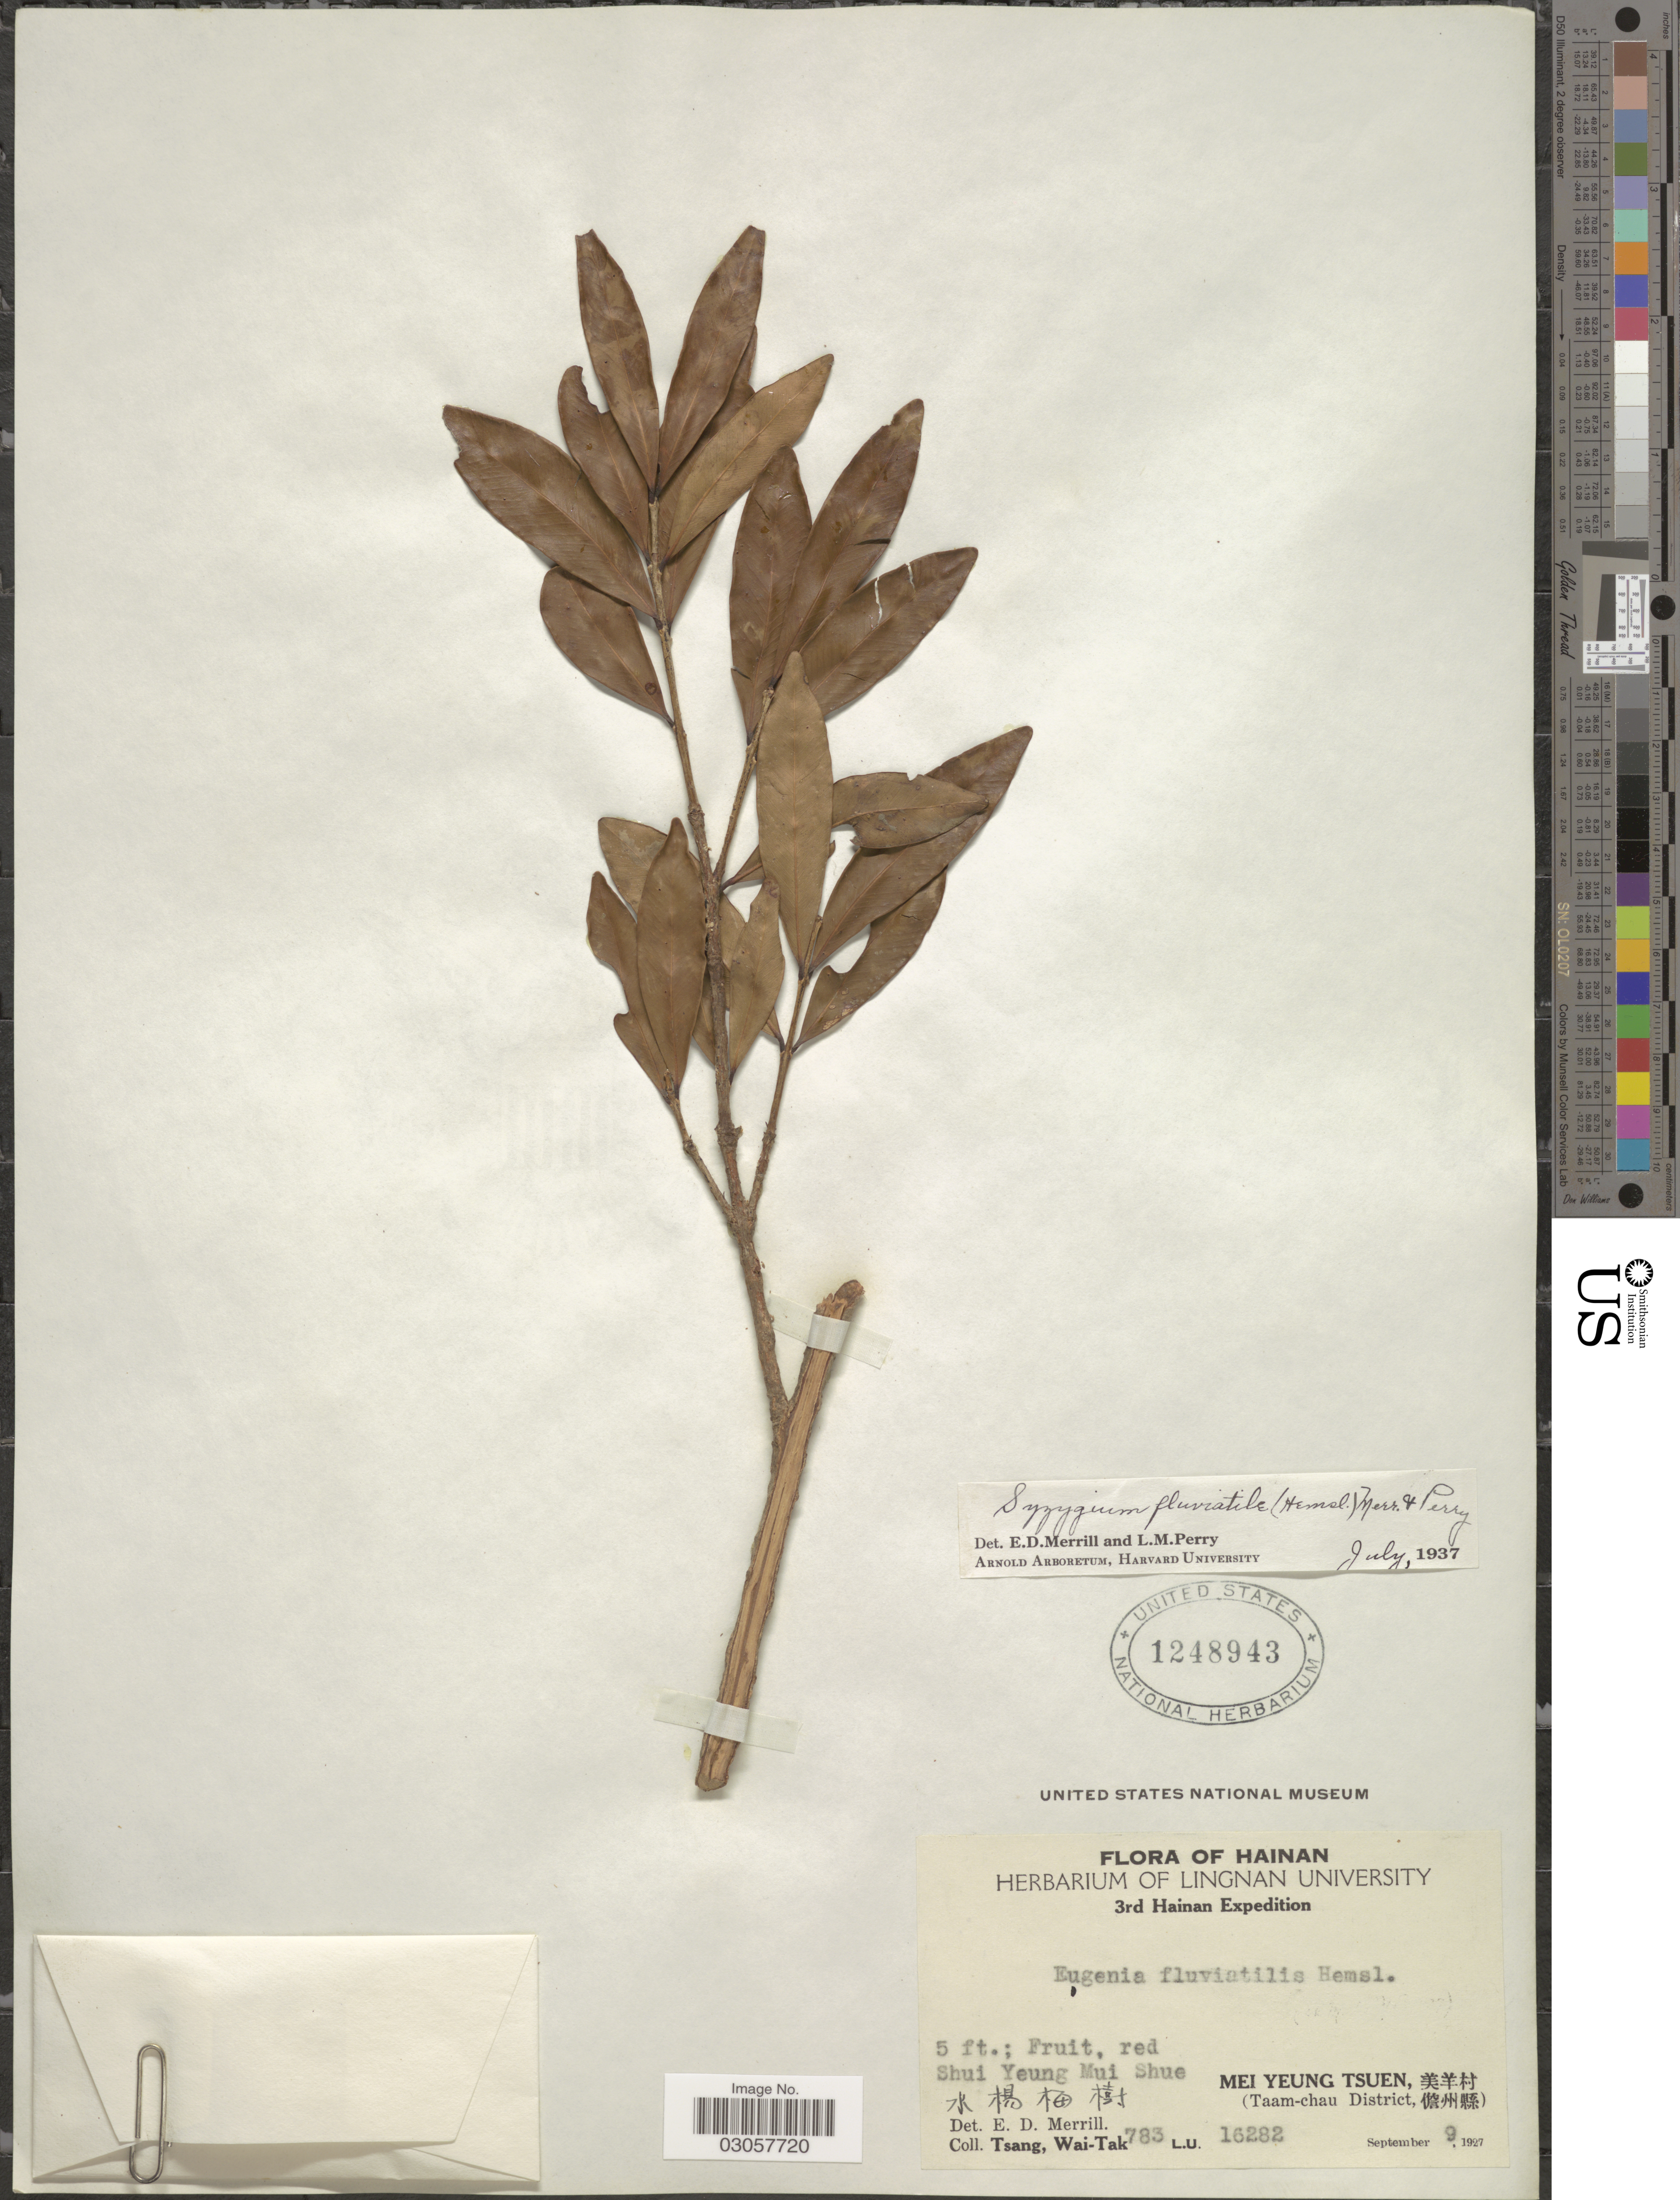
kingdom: Plantae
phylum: Tracheophyta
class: Magnoliopsida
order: Myrtales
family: Myrtaceae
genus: Syzygium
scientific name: Syzygium fluviatile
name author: (Hemsl.) Merr. & L.M. Perry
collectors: W. T. Tsang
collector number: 783/ L.U.16282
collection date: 1927-09-09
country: China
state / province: Hainan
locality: huYeung Mui Shue Mei Yeung Tsuen, (Taam-chau District.)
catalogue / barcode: US 1248943